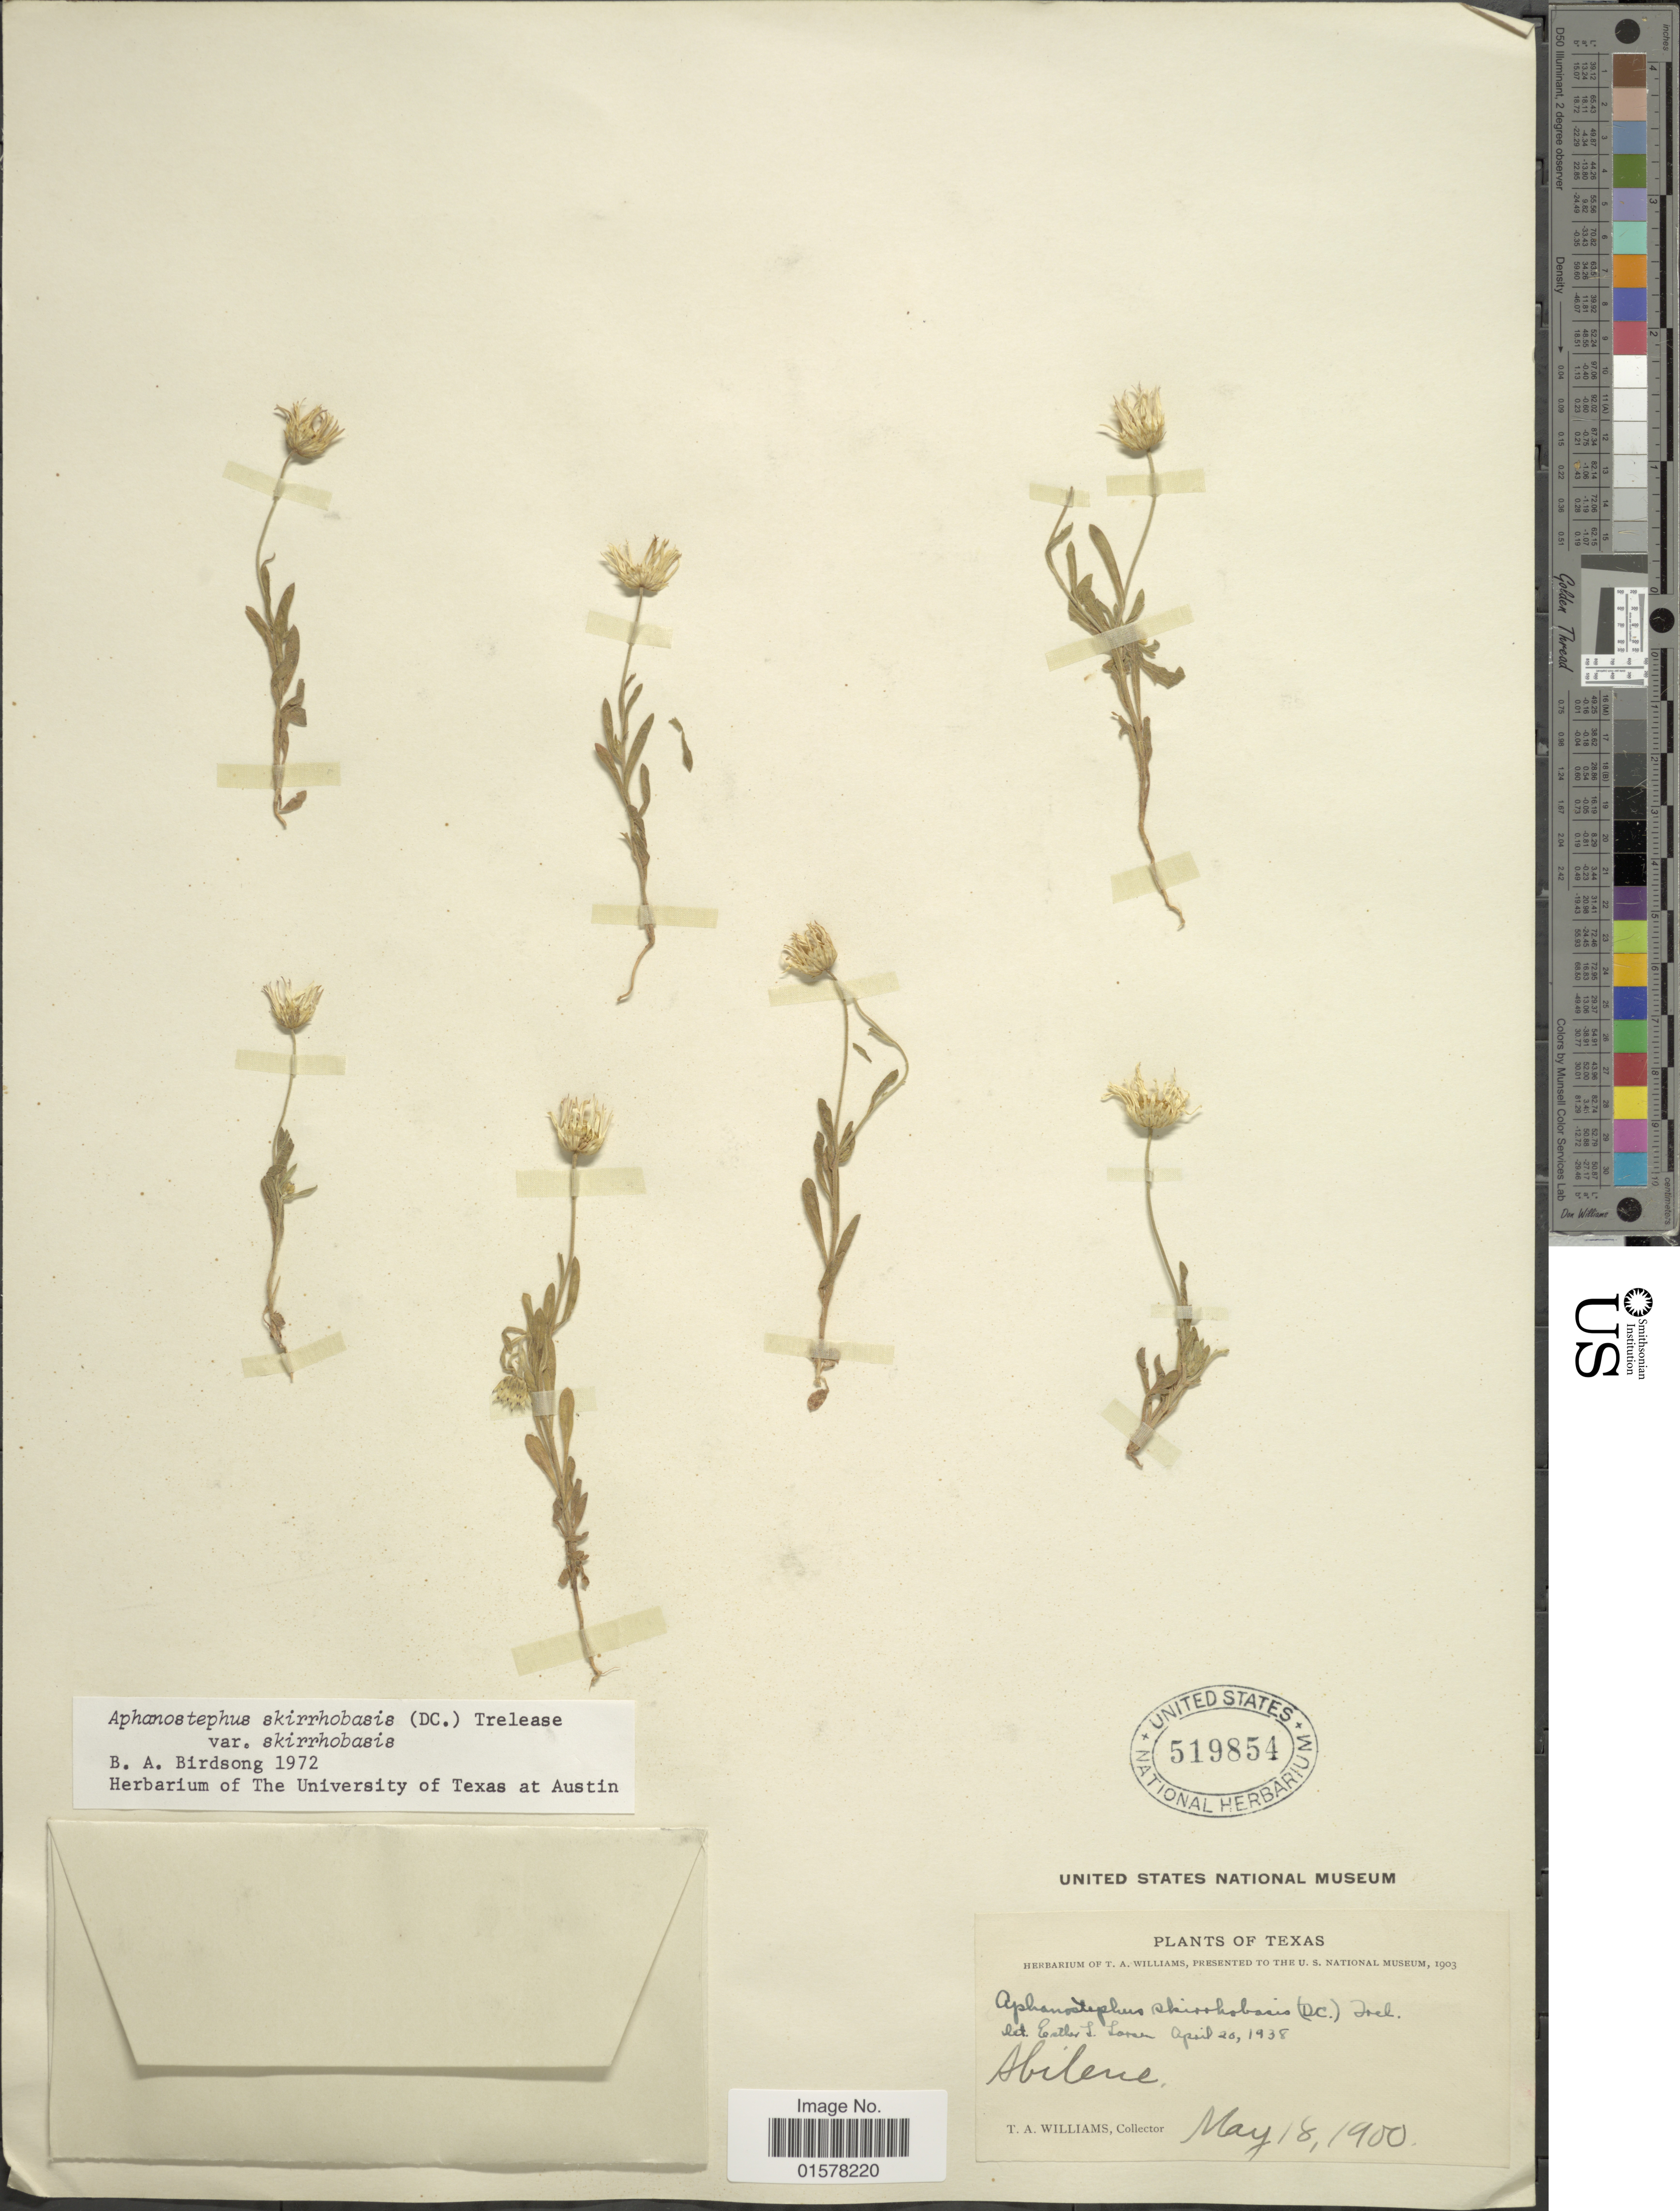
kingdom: Plantae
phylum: Tracheophyta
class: Magnoliopsida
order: Asterales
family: Asteraceae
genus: Aphanostephus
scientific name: Aphanostephus skirrhobasis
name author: (DC.) Trel. ex Coville & Branner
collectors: T. A. Williams (herbarium)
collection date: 1900-05-18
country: United States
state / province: Texas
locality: Abilene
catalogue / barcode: US 519854